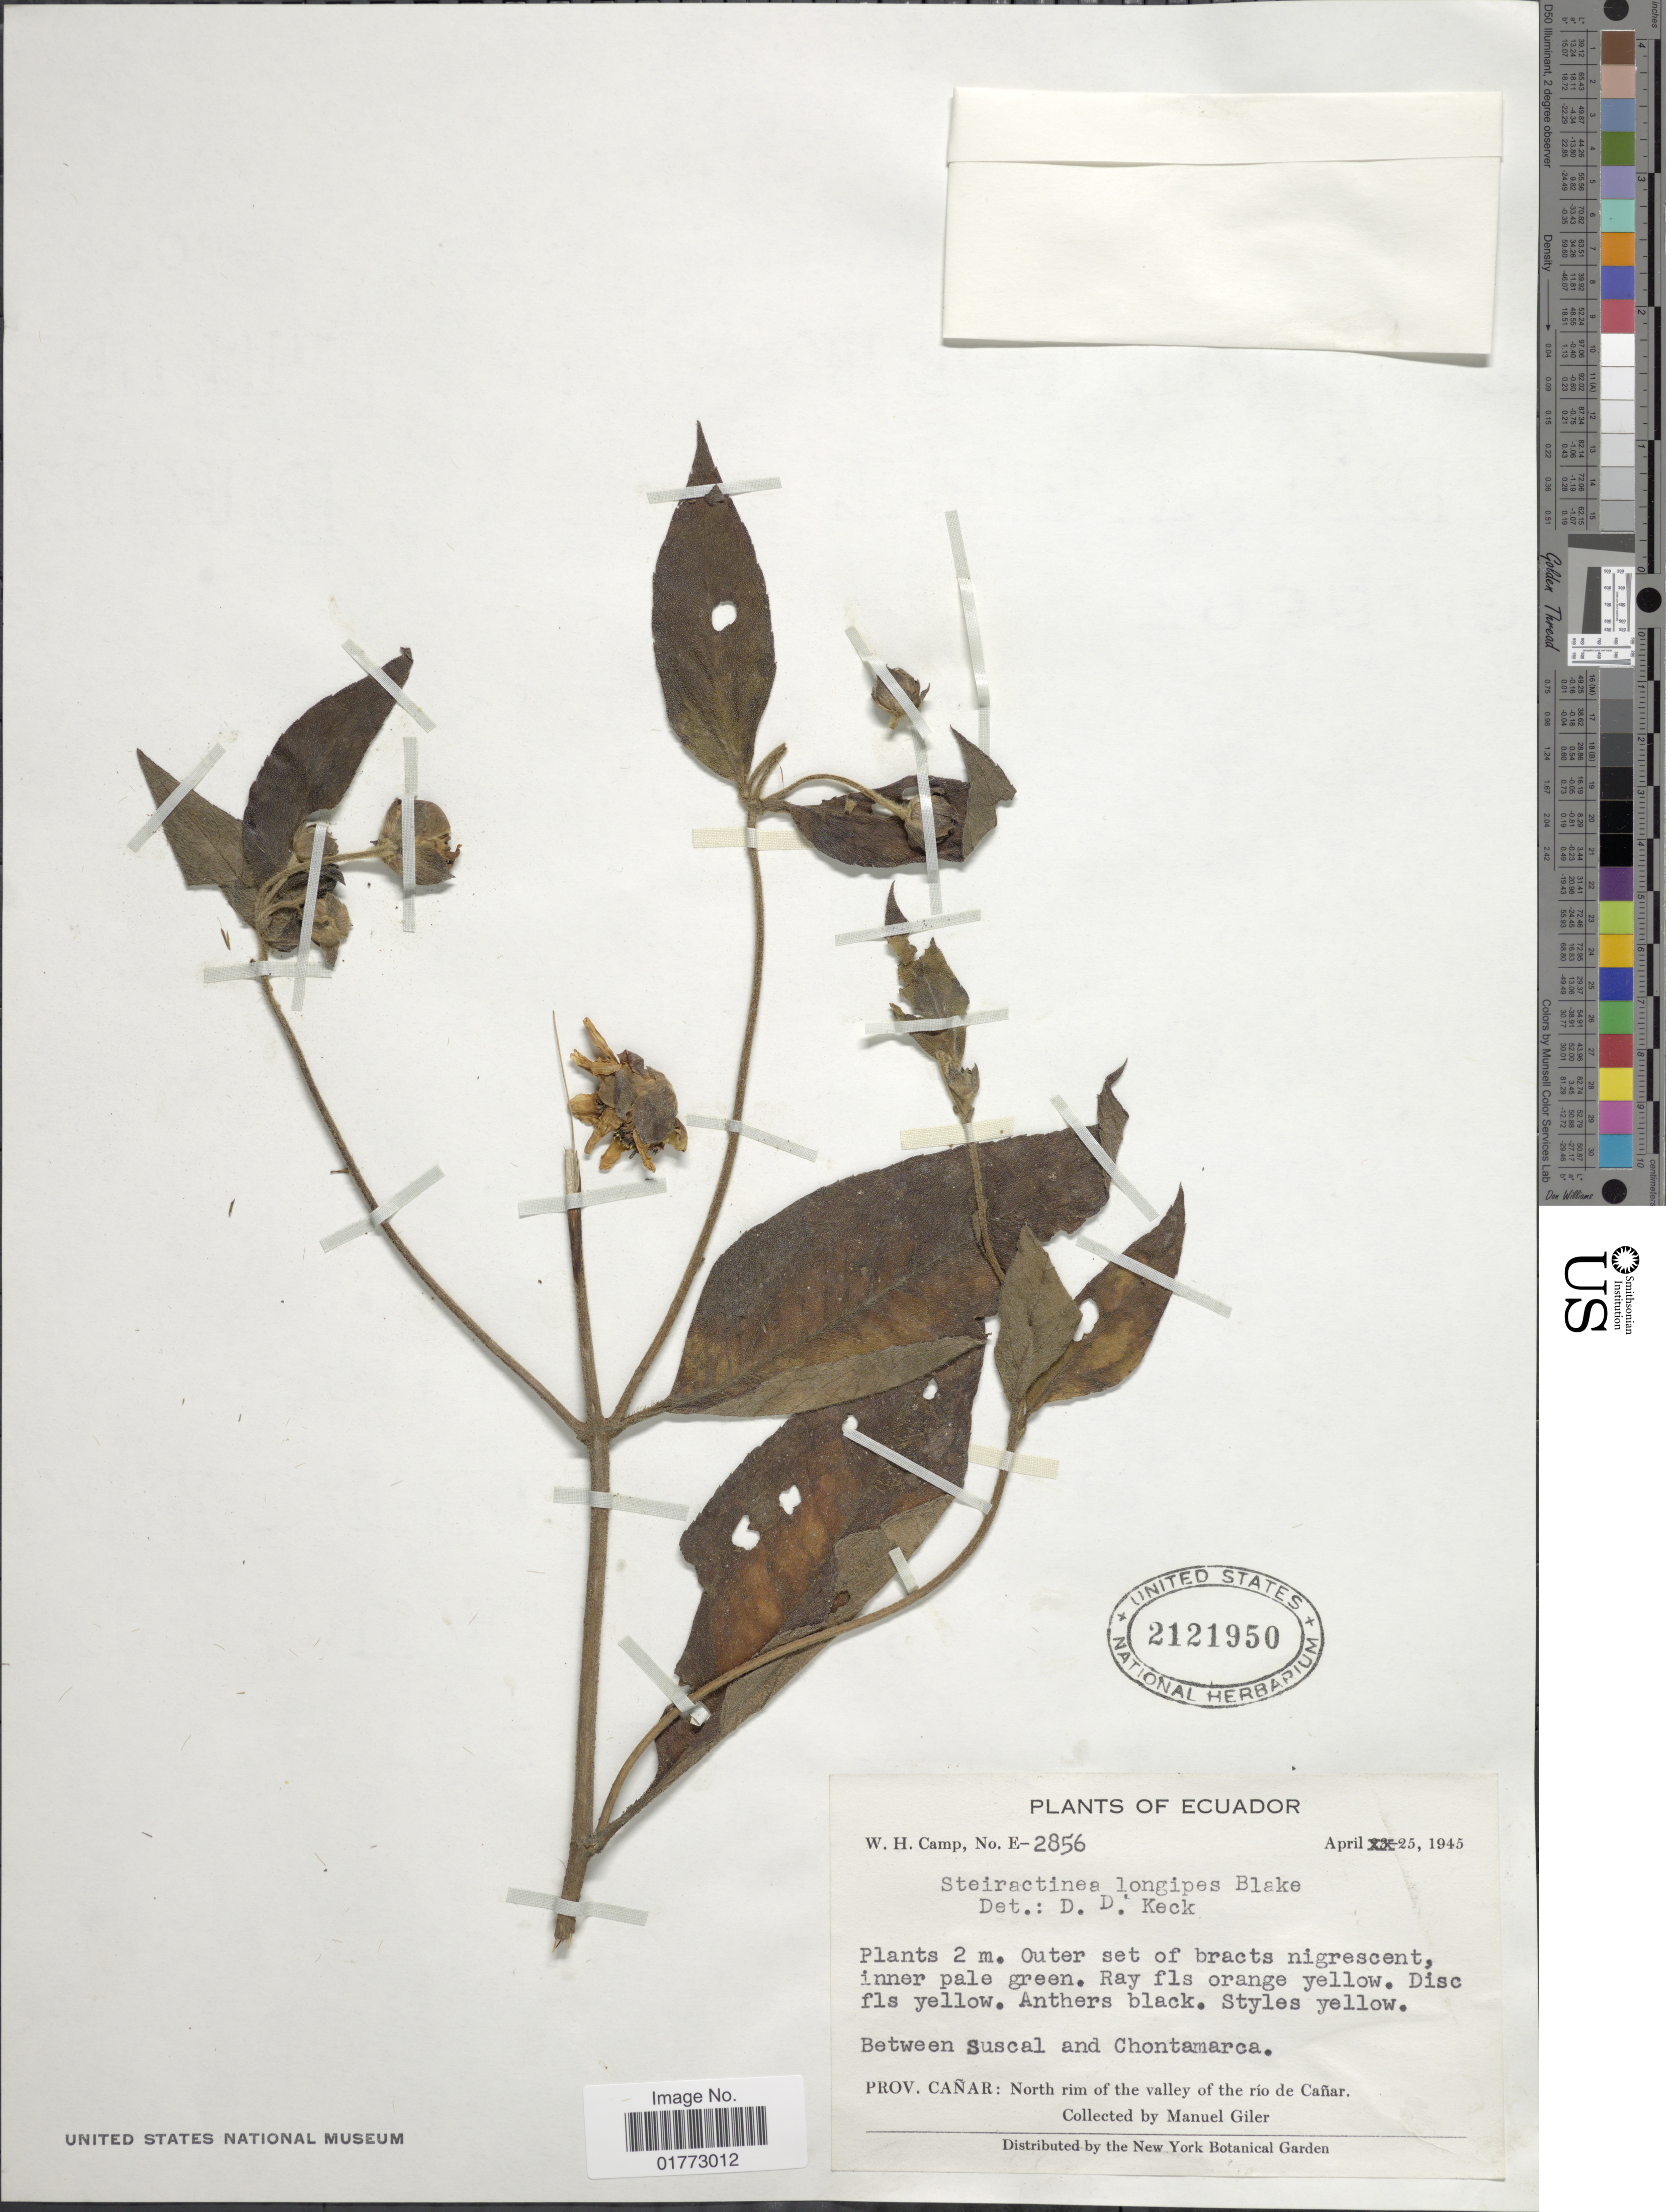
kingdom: Plantae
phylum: Tracheophyta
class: Magnoliopsida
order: Asterales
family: Asteraceae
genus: Steiractinia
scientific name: Steiractinia longipes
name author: S.F. Blake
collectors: M. Gíler & W. H. Camp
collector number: E2856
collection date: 1945-04-25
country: Ecuador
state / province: Cañar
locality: Between Suscal and Chontamarca, North rim of the valley of the rio de Canar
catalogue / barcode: US 2121950